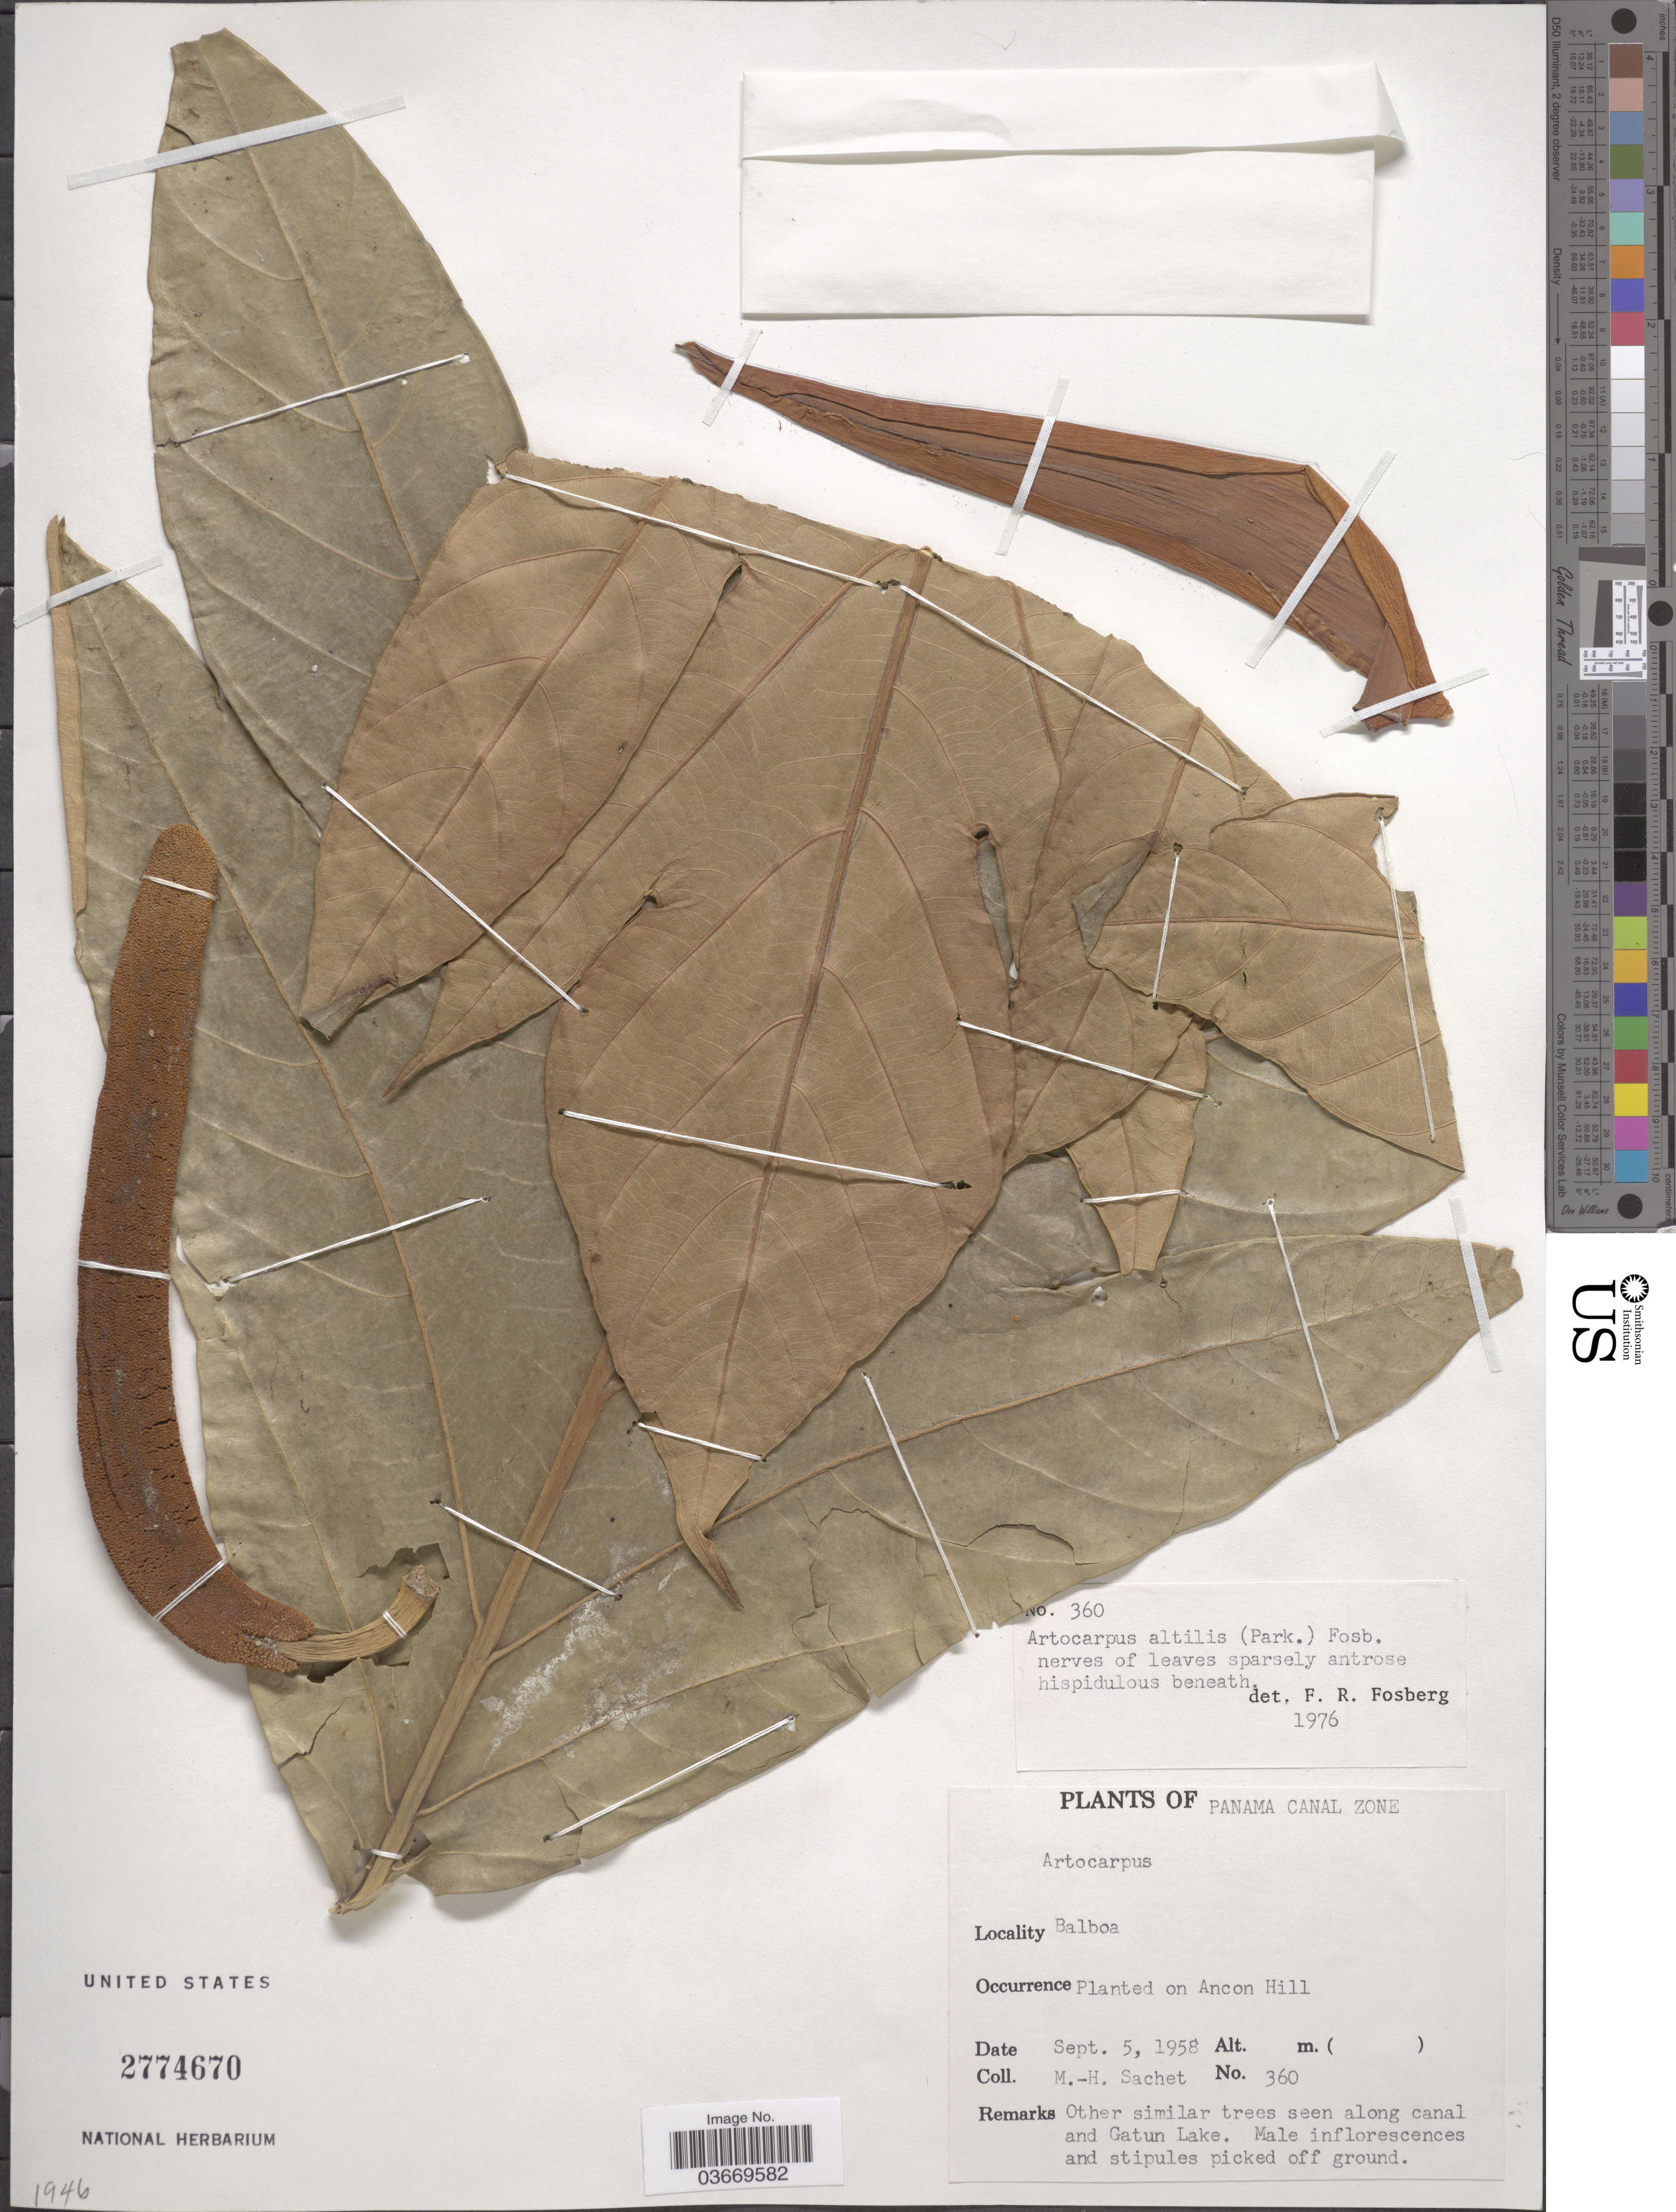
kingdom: Plantae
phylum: Tracheophyta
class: Magnoliopsida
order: Rosales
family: Moraceae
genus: Artocarpus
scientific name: Artocarpus altilis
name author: (Parkinson) Fosberg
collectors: M.-H. Sachet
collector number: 360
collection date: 1958-09-05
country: Panama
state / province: Colón / Panamá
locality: Panama Canal Zone. Balboa. On Ancon Hill.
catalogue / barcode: US 2774670